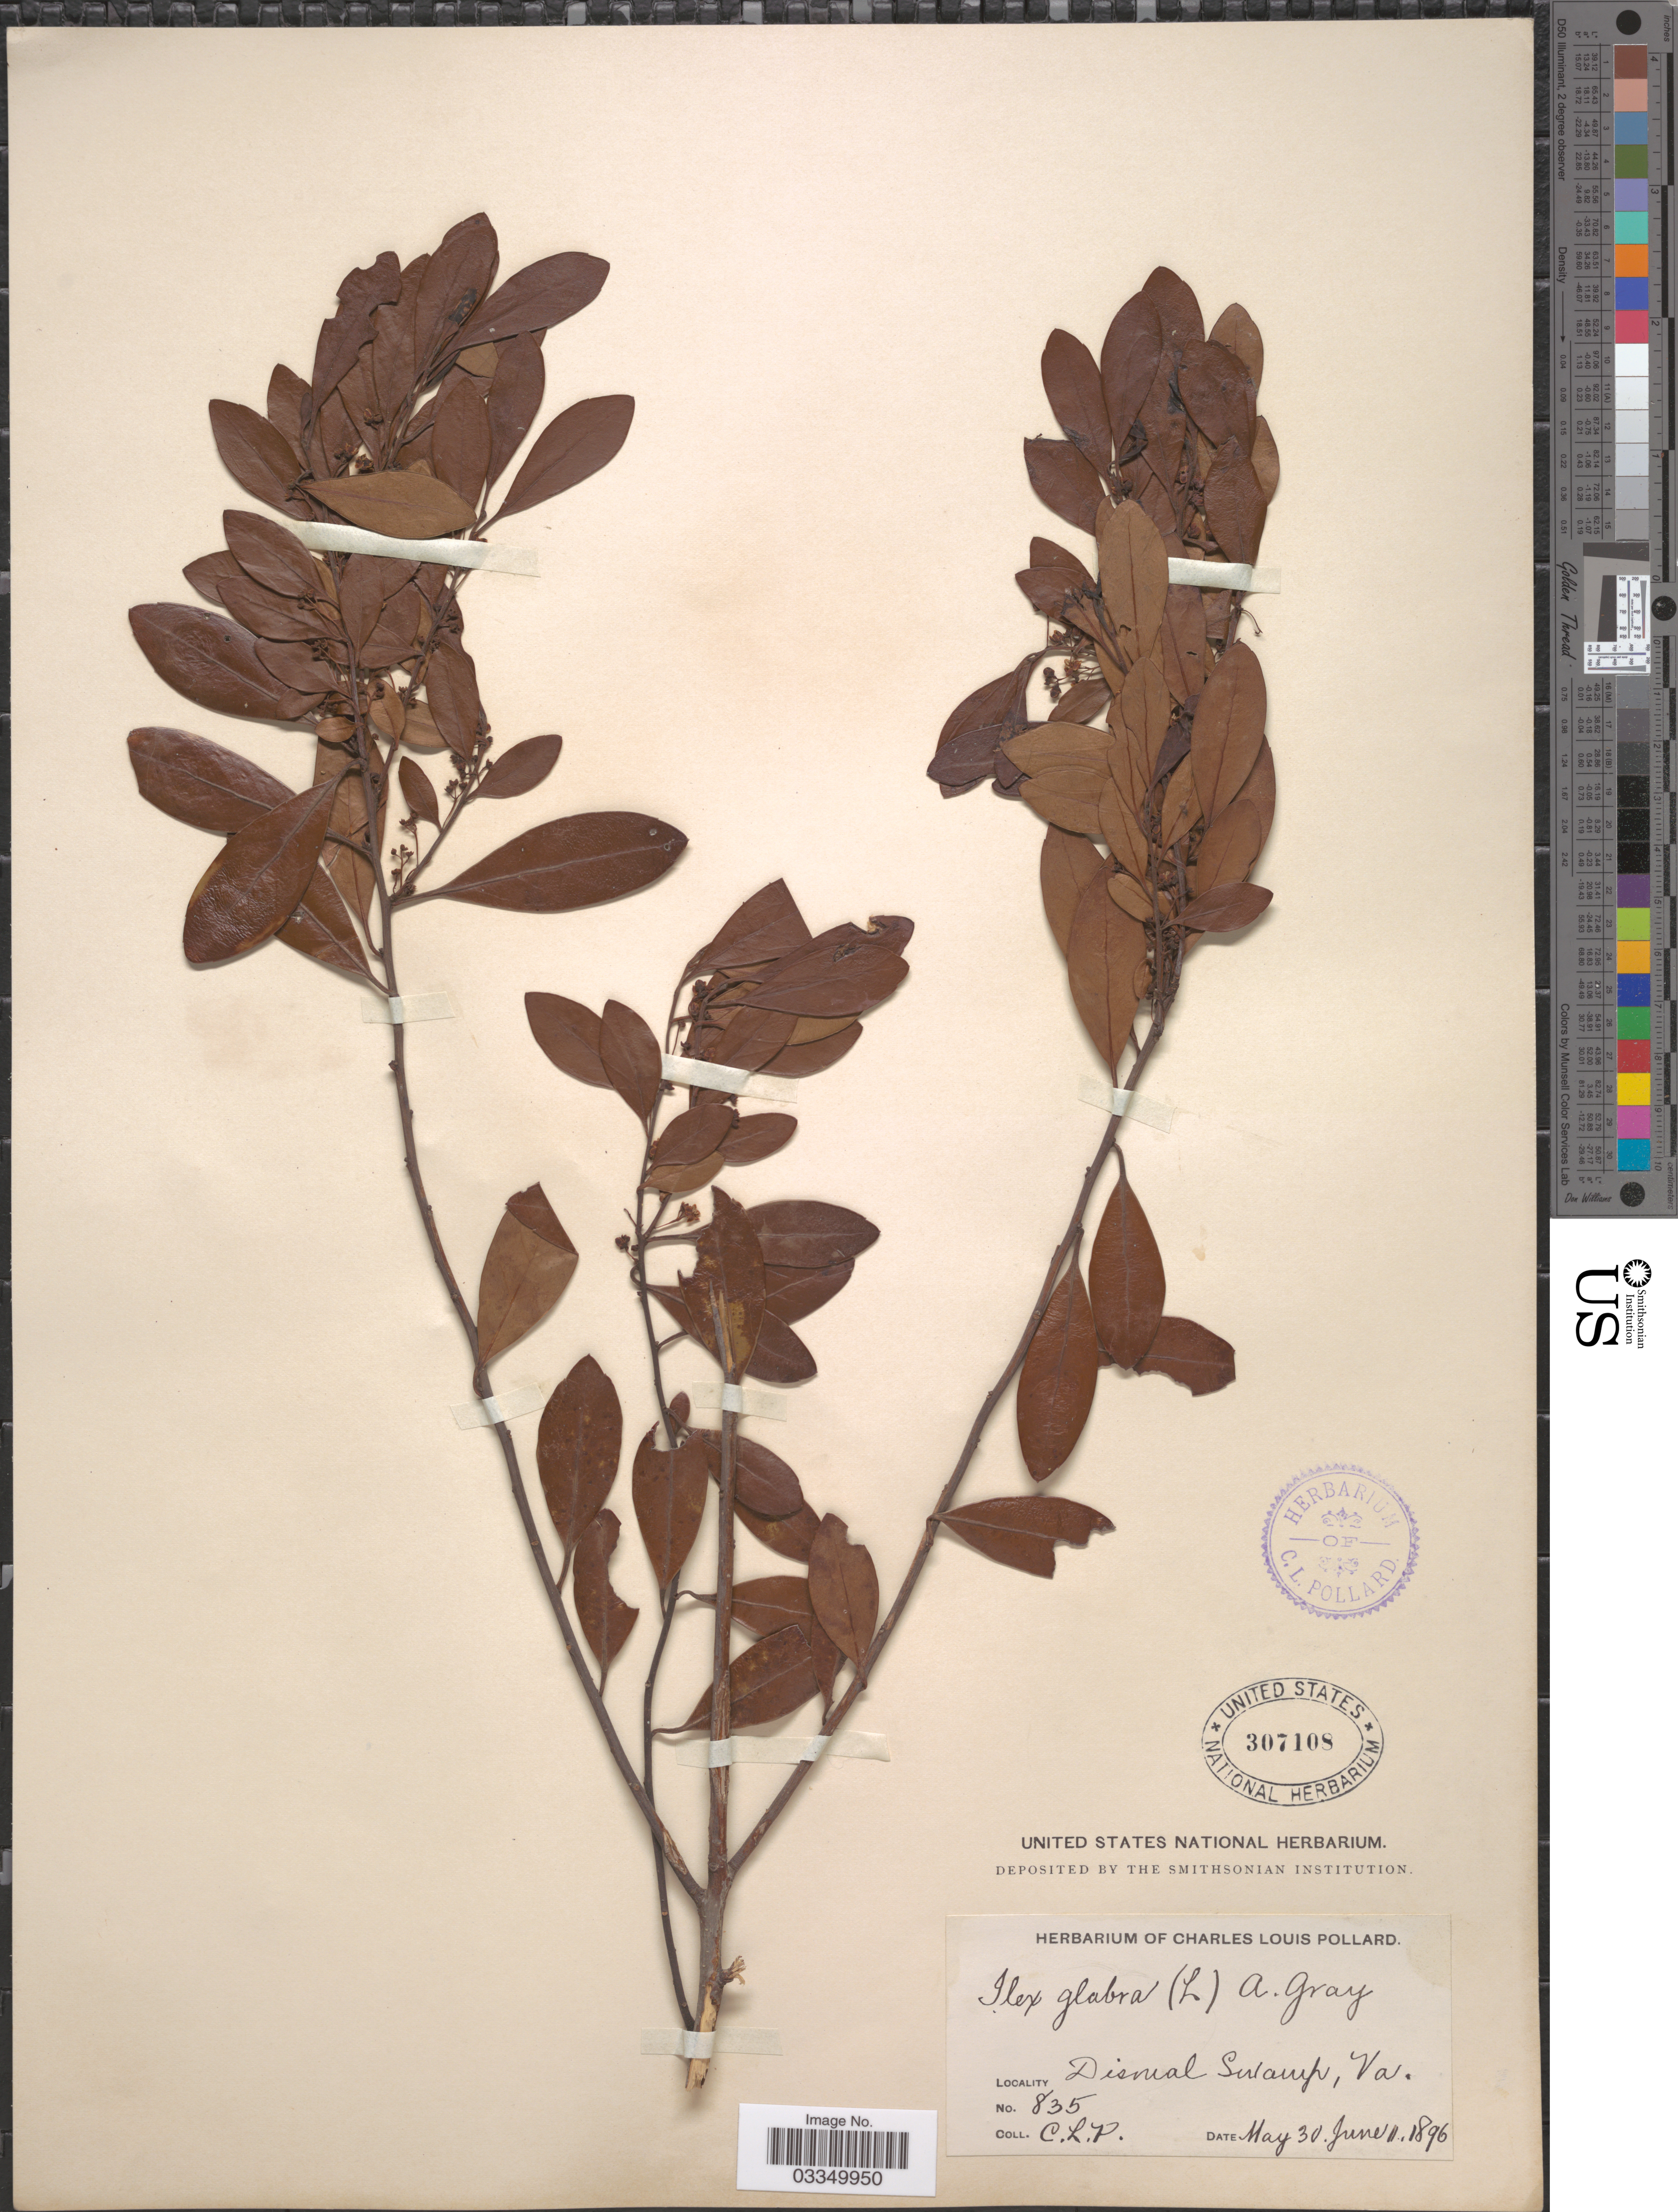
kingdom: Plantae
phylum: Tracheophyta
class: Magnoliopsida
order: Aquifoliales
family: Aquifoliaceae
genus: Ilex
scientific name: Ilex glabra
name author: (L.) A. Gray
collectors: C. L. Pollard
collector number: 835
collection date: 1896-05-30/1896-06-11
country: United States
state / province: Virginia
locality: Dismal Swamp.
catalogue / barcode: US 307108